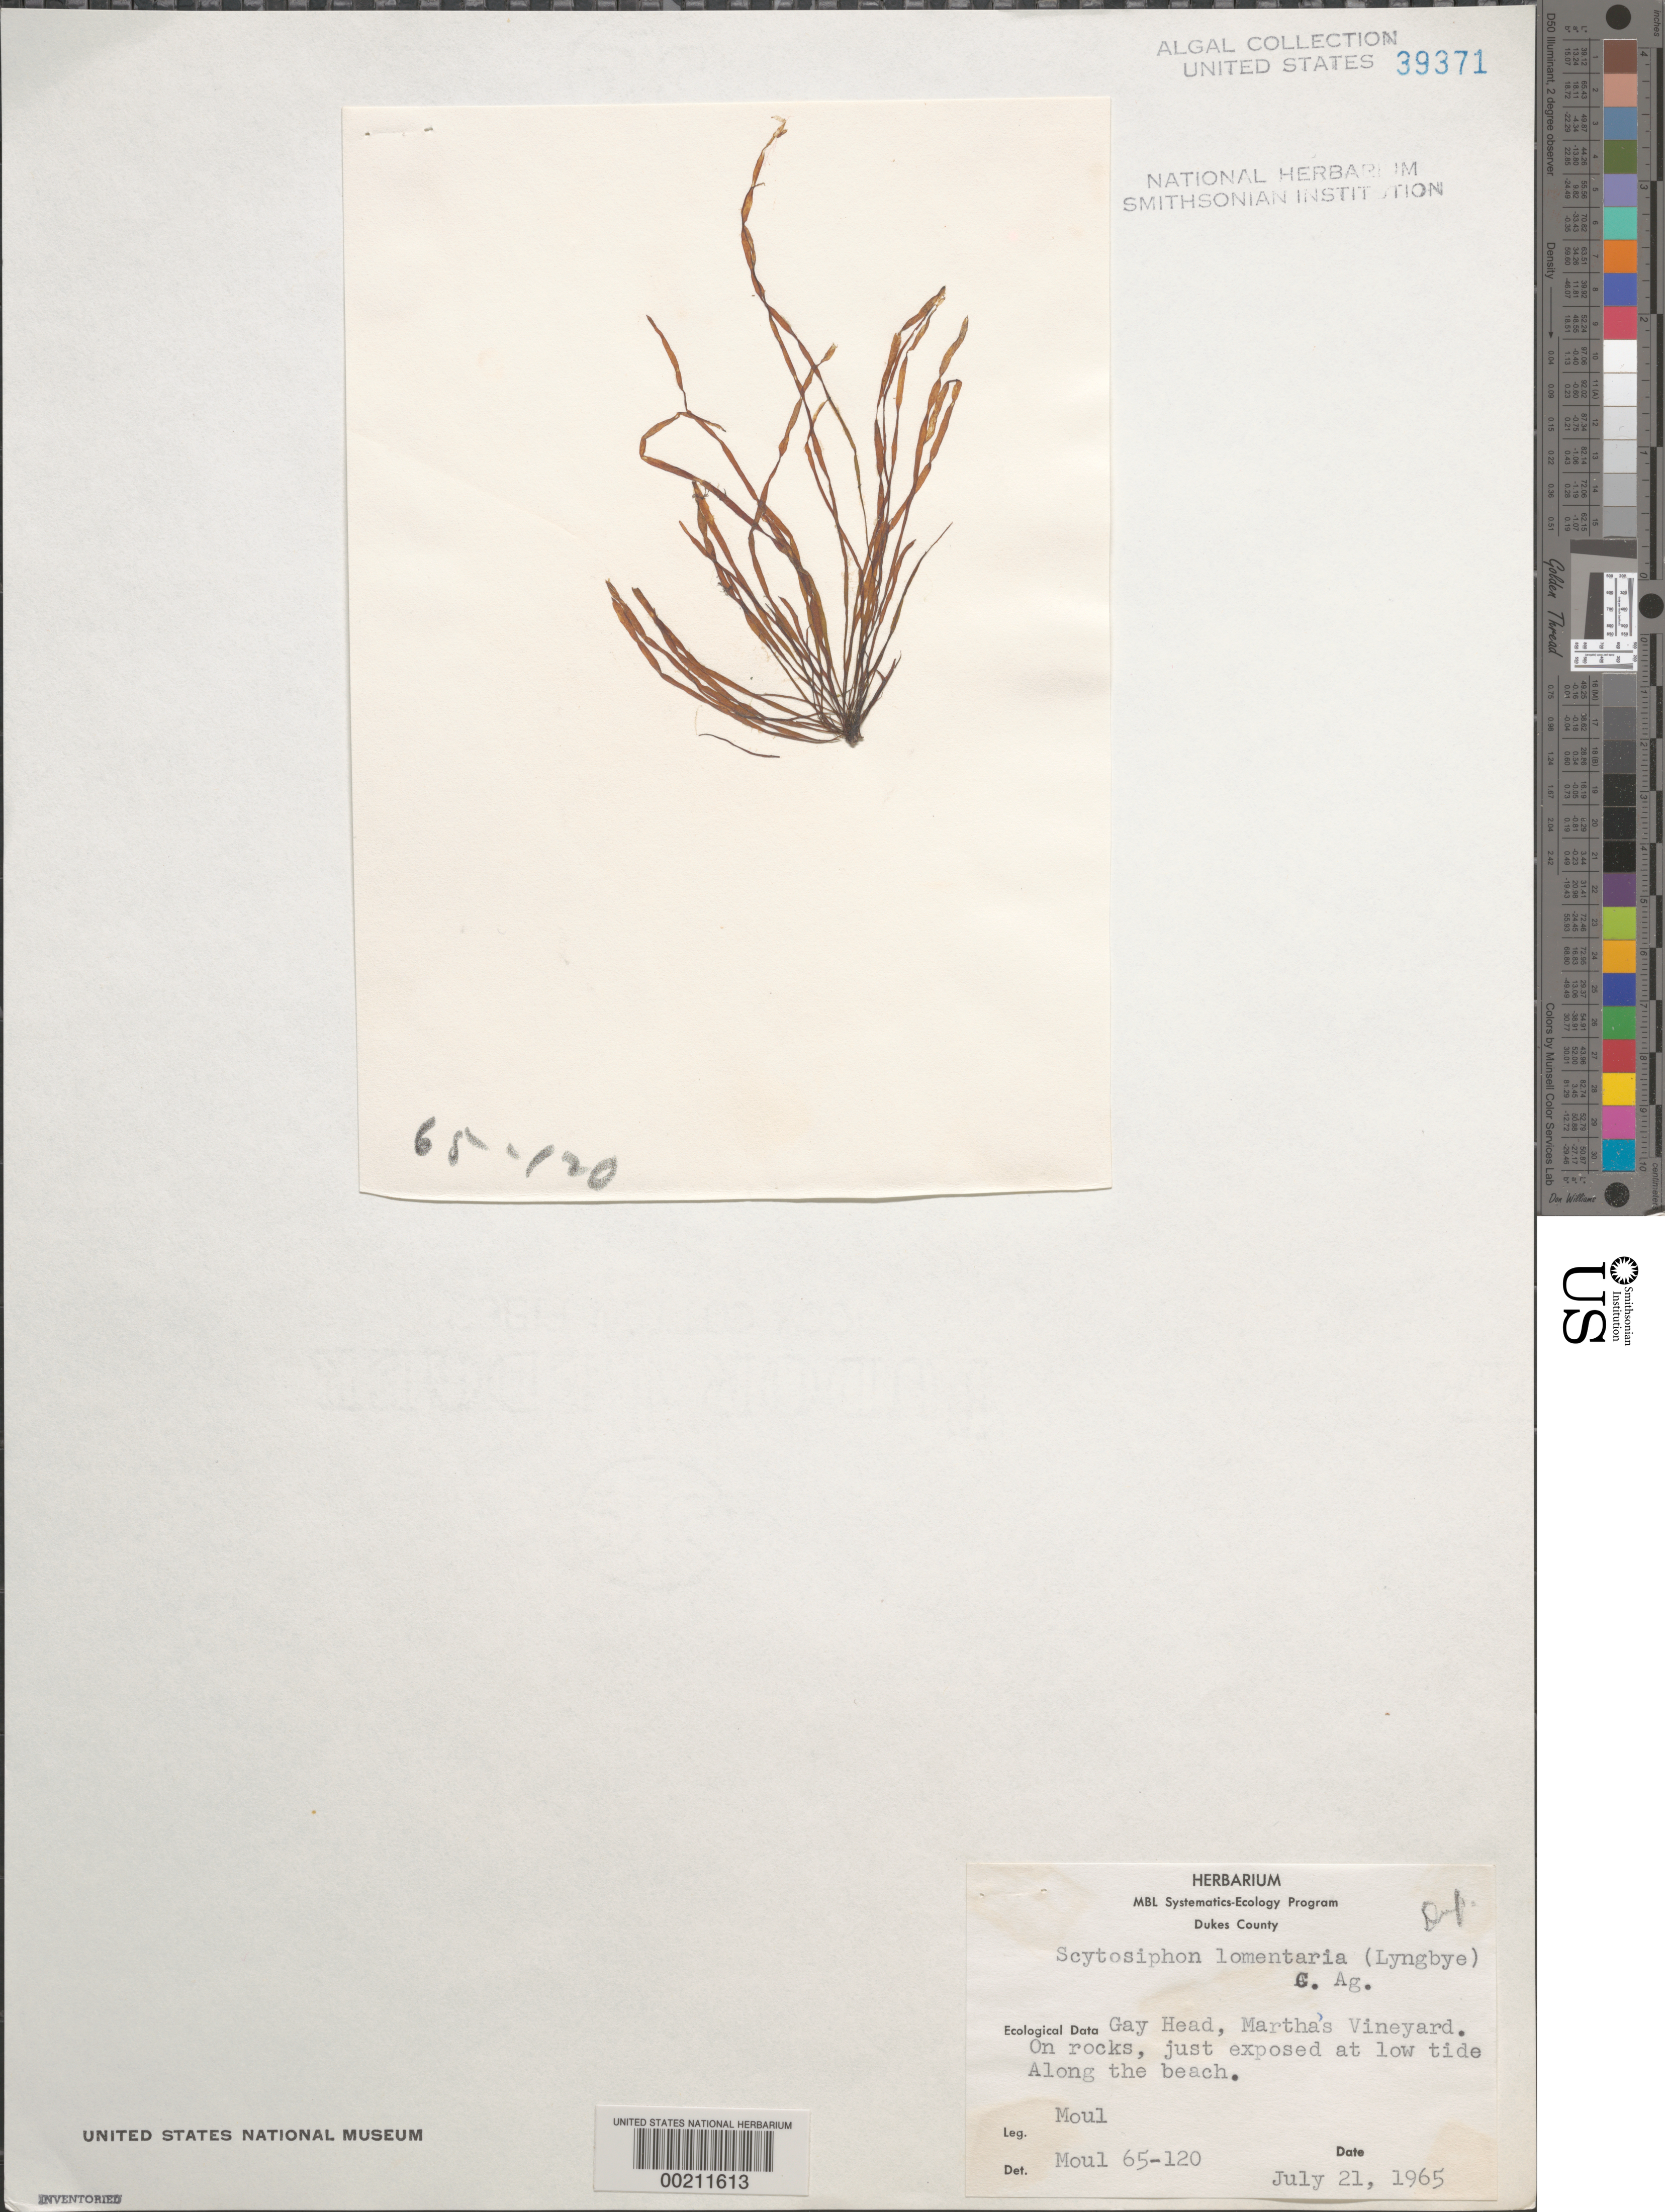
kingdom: Chromista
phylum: Ochrophyta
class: Phaeophyceae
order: Scytosiphonales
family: Scytosiphonaceae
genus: Scytosiphon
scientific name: Scytosiphon lomentaria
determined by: Moul, E. T.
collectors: E. T. Moul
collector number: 65-120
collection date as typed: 21 Jul 1965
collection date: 1965-07-21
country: United States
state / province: Massachusetts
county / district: Dukes County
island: Martha's Vineyard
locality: Gay Head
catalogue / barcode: US 39371